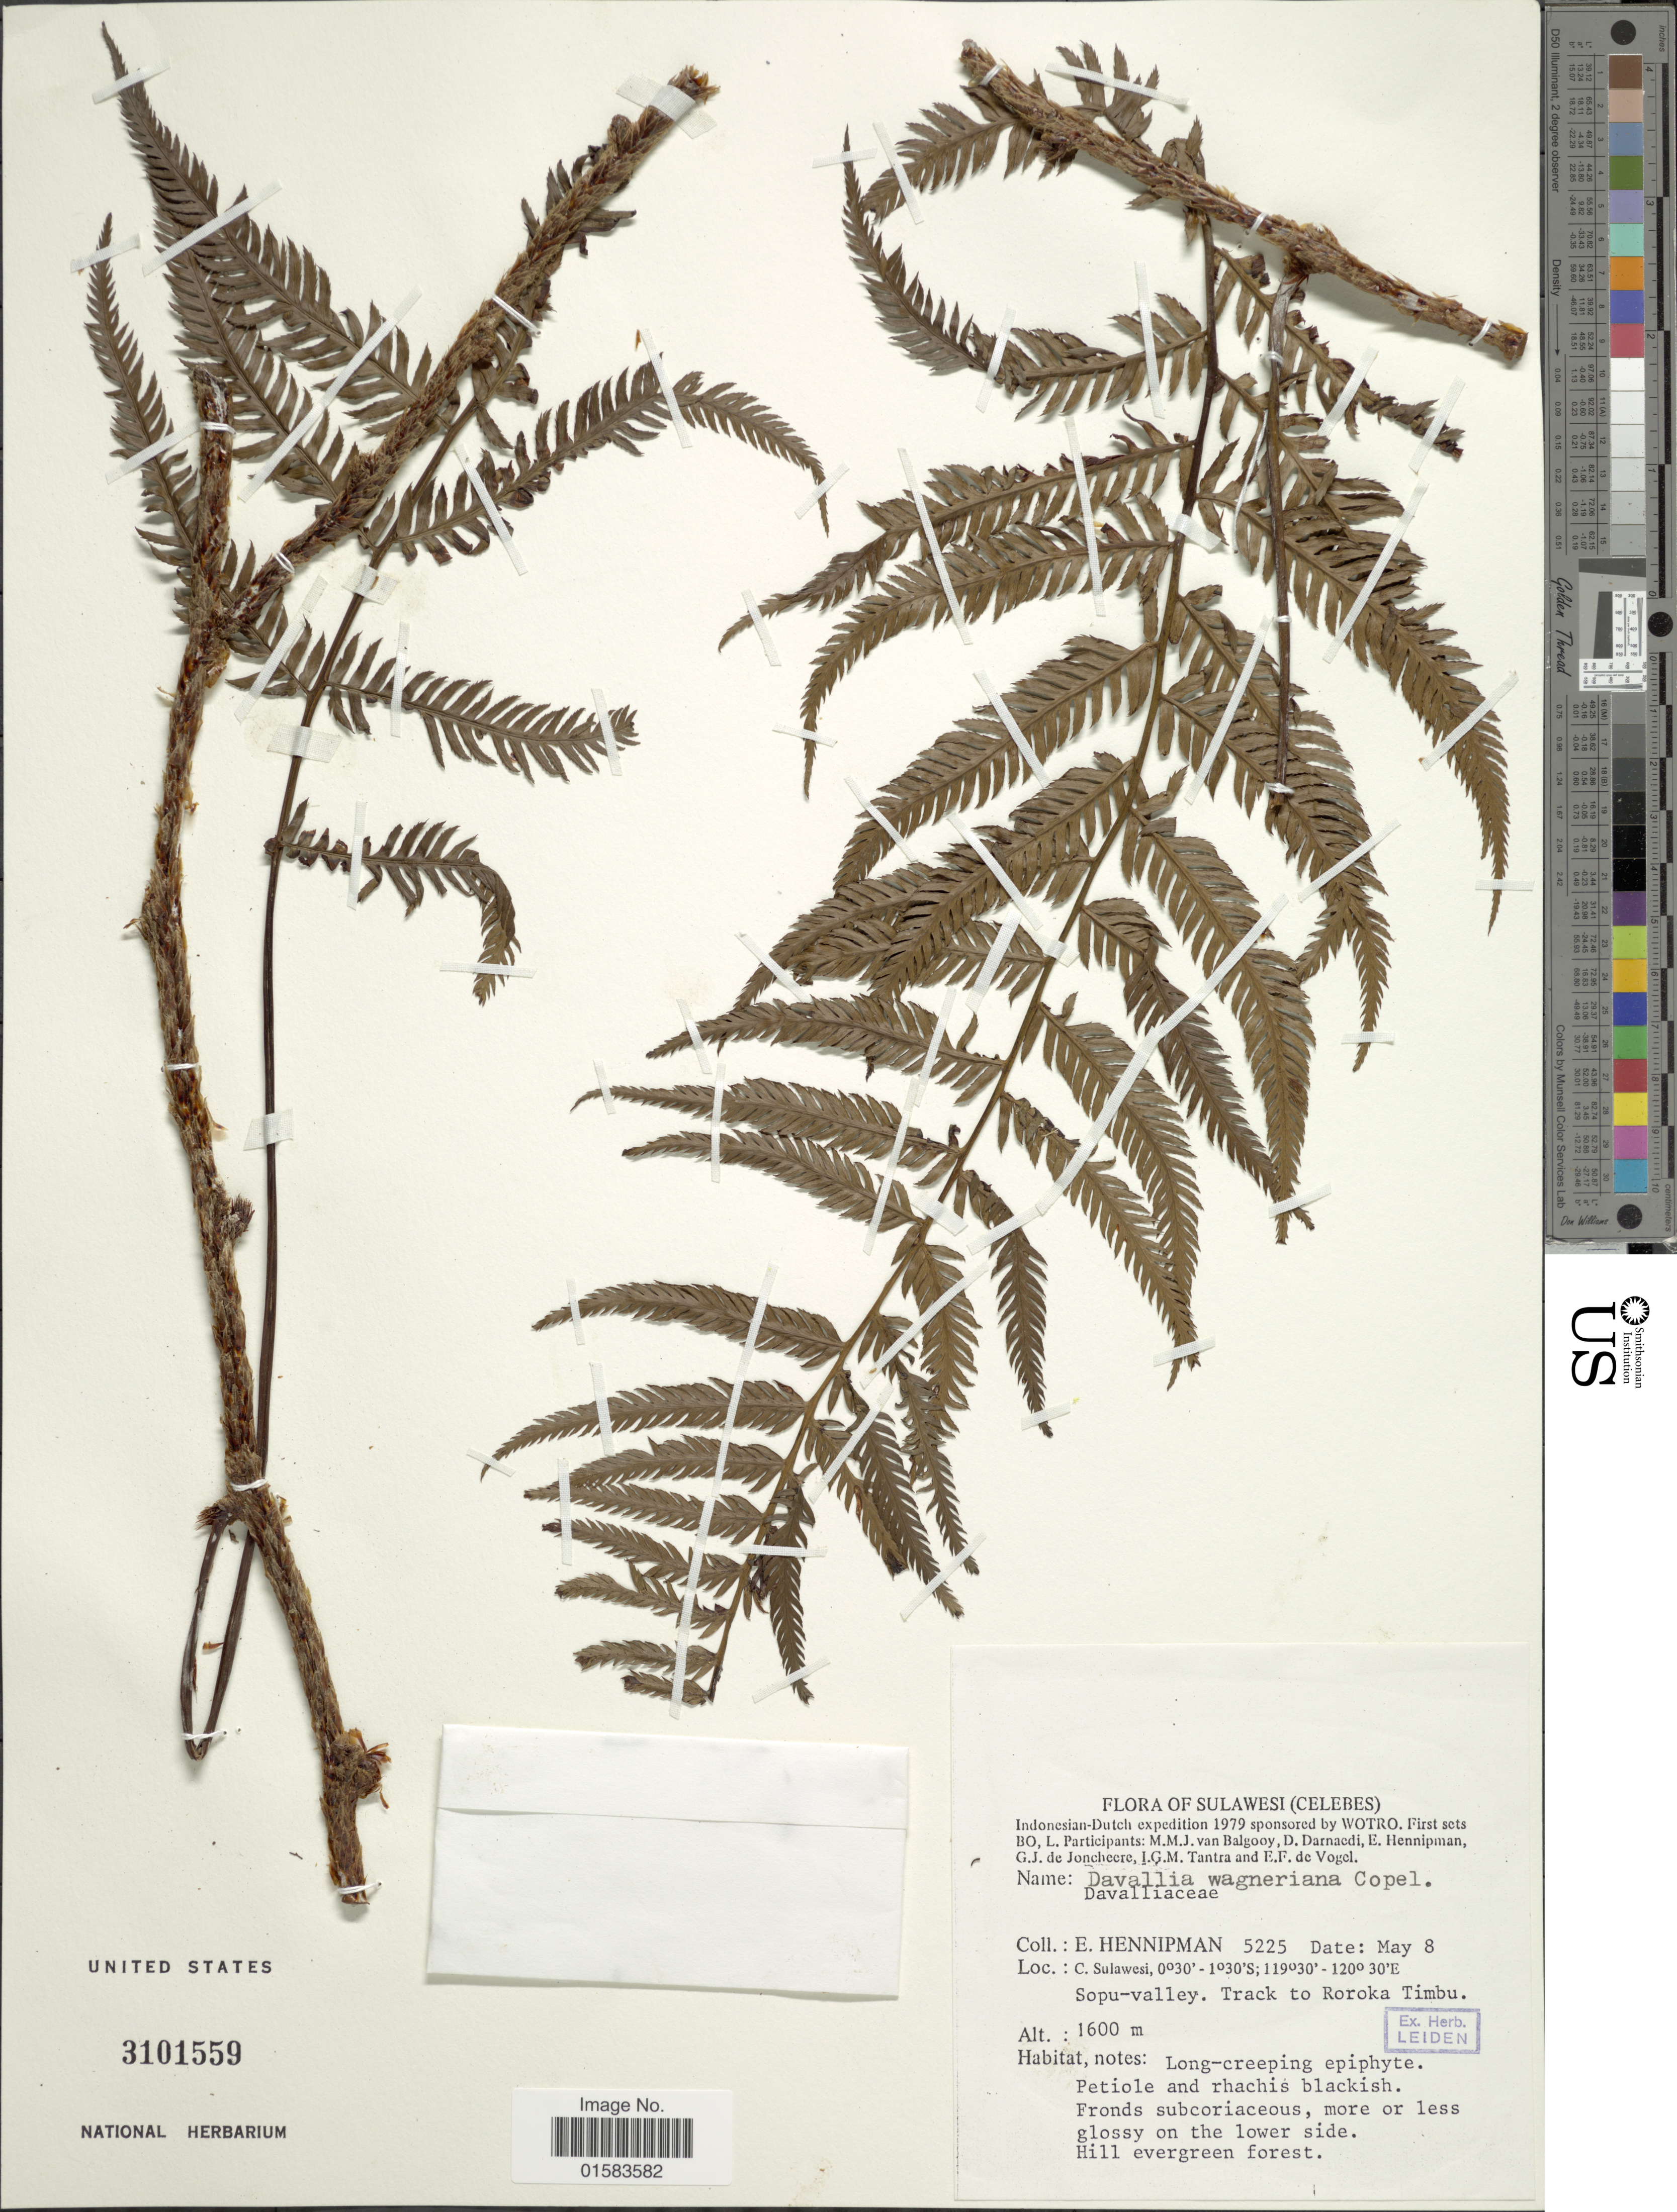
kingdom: Plantae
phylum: Tracheophyta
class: Polypodiopsida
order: Polypodiales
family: Davalliaceae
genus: Davallia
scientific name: Davallia wagneriana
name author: Copel.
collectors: E. Hennipman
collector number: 5225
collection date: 1979-05-08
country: Indonesia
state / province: Sulawesi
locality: Indonesian-Dutch Expedition, Celebes, C. Sulawesi, Sopu-valley, Track to Roroka timbu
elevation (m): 1600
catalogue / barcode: US 3101559